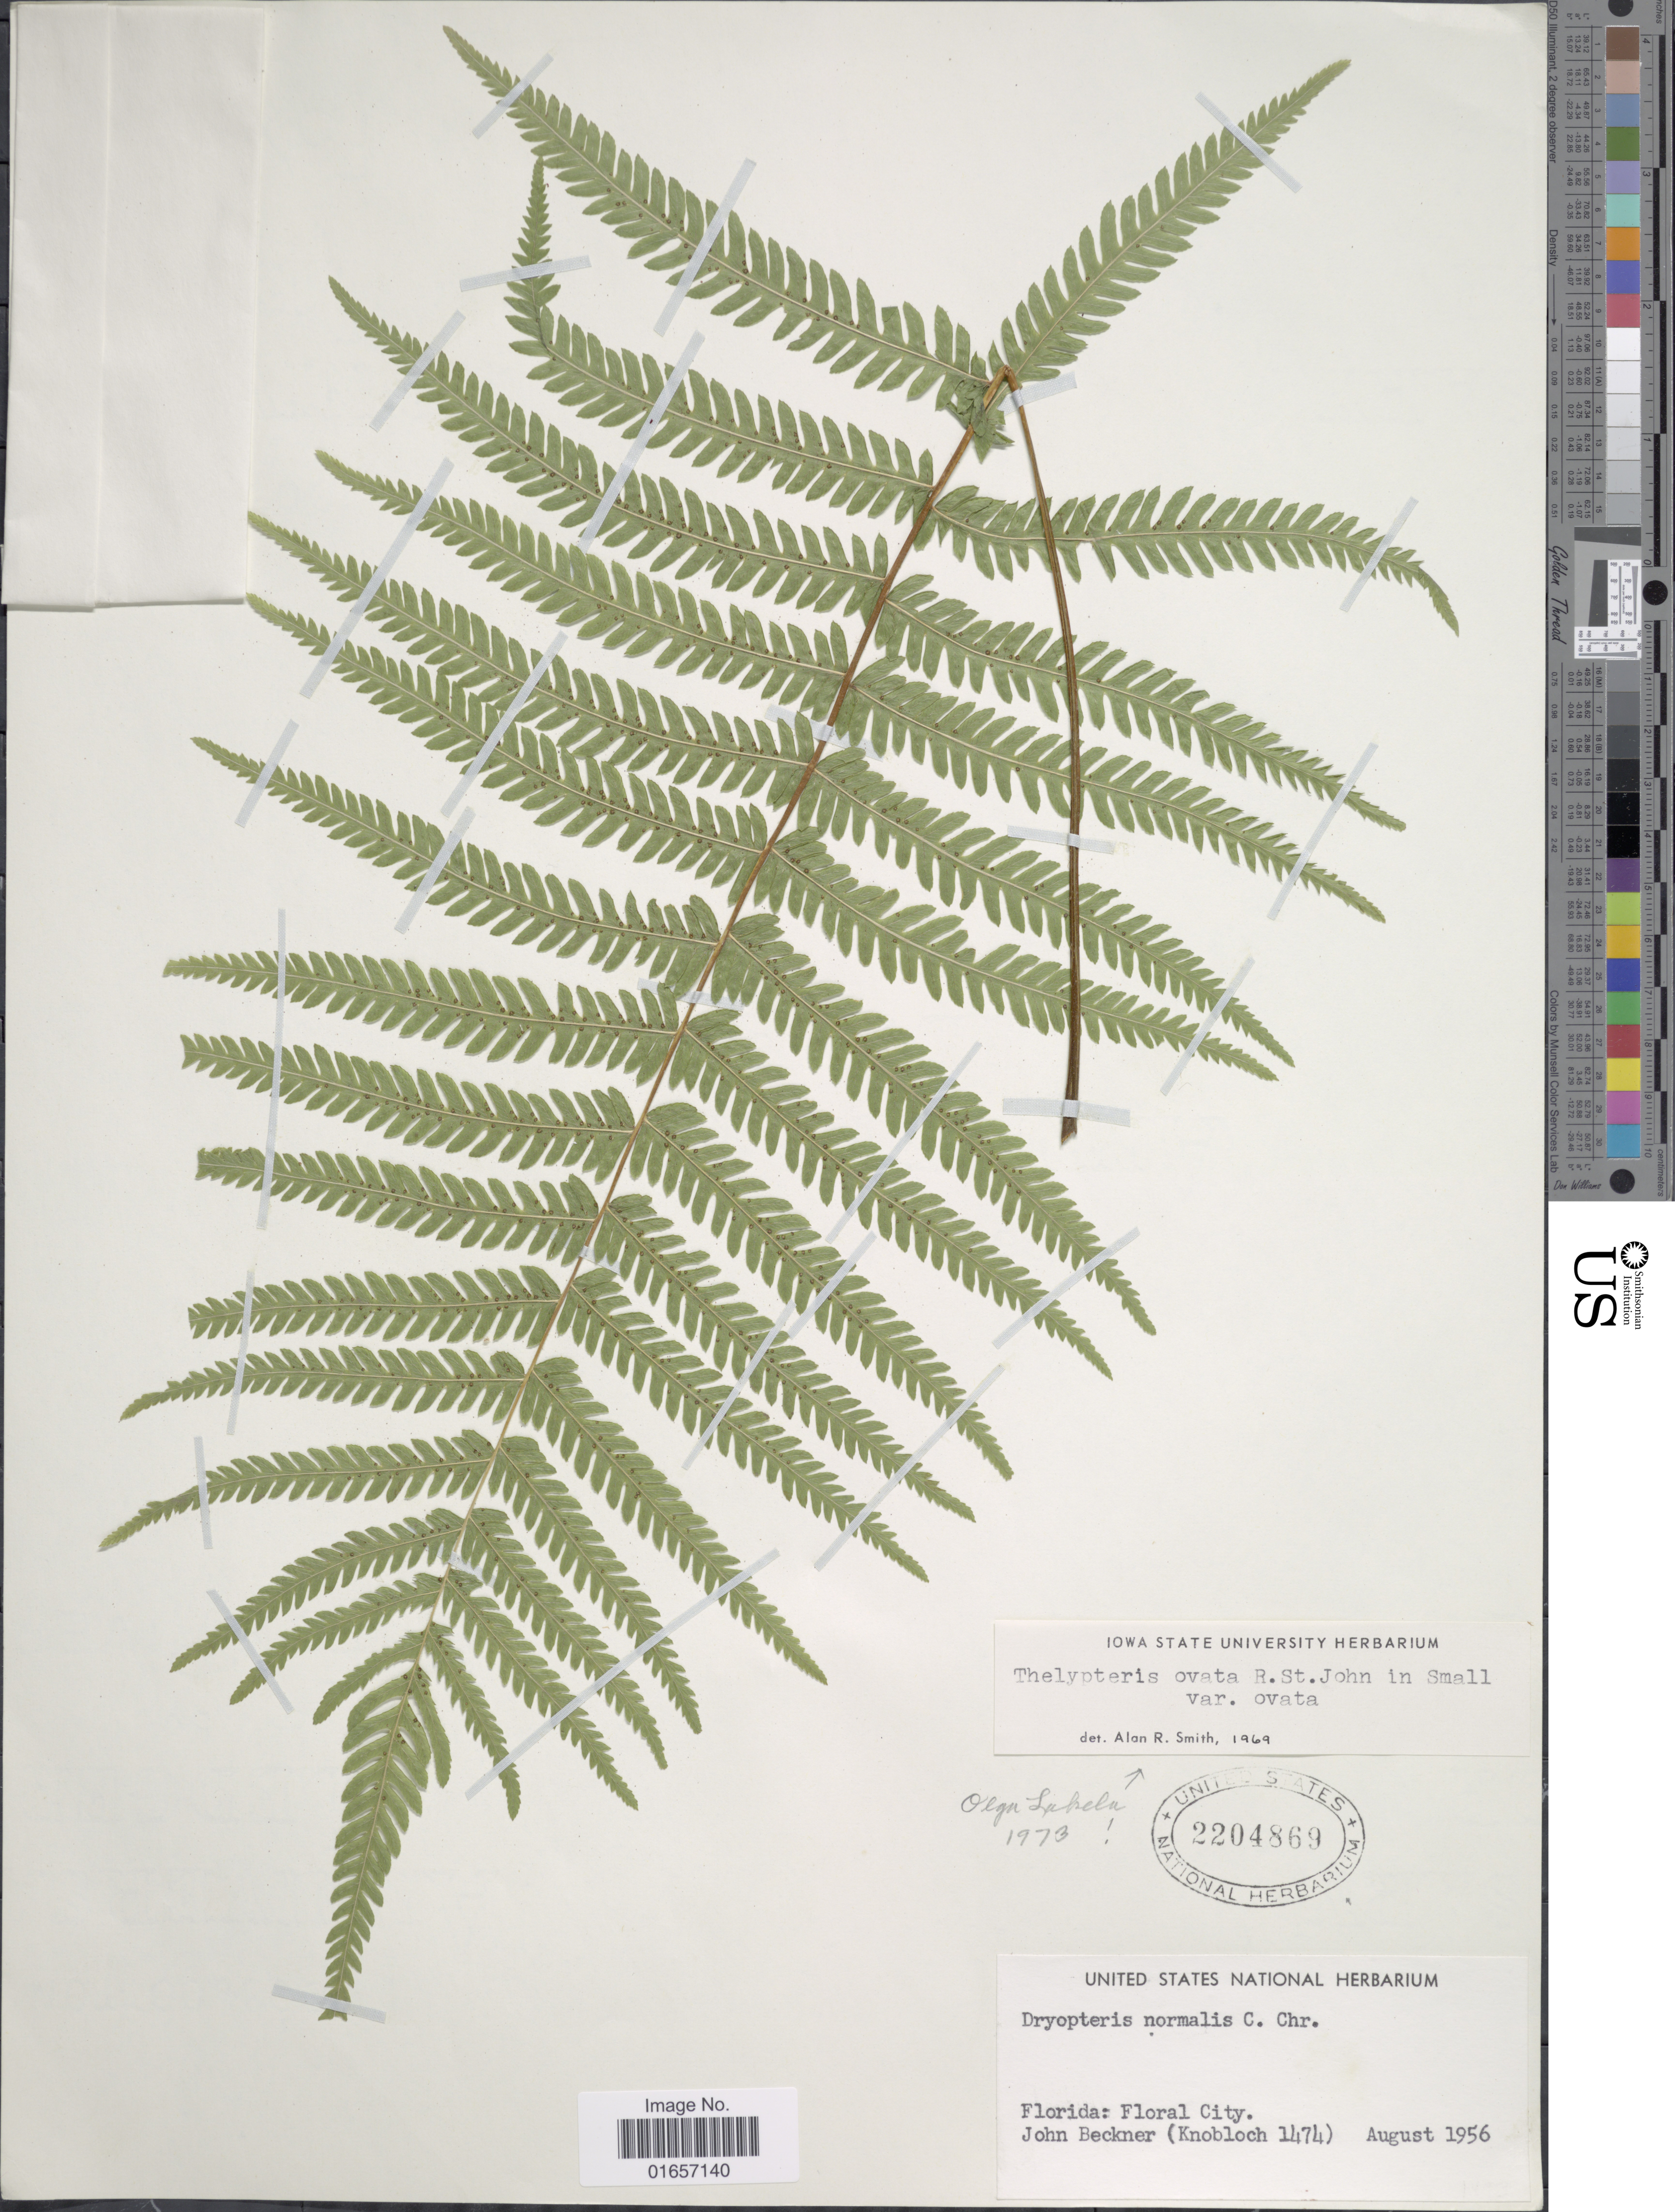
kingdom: Plantae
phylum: Tracheophyta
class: Polypodiopsida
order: Polypodiales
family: Thelypteridaceae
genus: Christella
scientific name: Christella ovata var. ovata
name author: (R.P. St. John) Á. Löve & D. Löve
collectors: Knobloch & J. Beckner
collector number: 1474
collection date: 1956-08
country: United States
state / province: Florida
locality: Floral City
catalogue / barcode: US 2204869